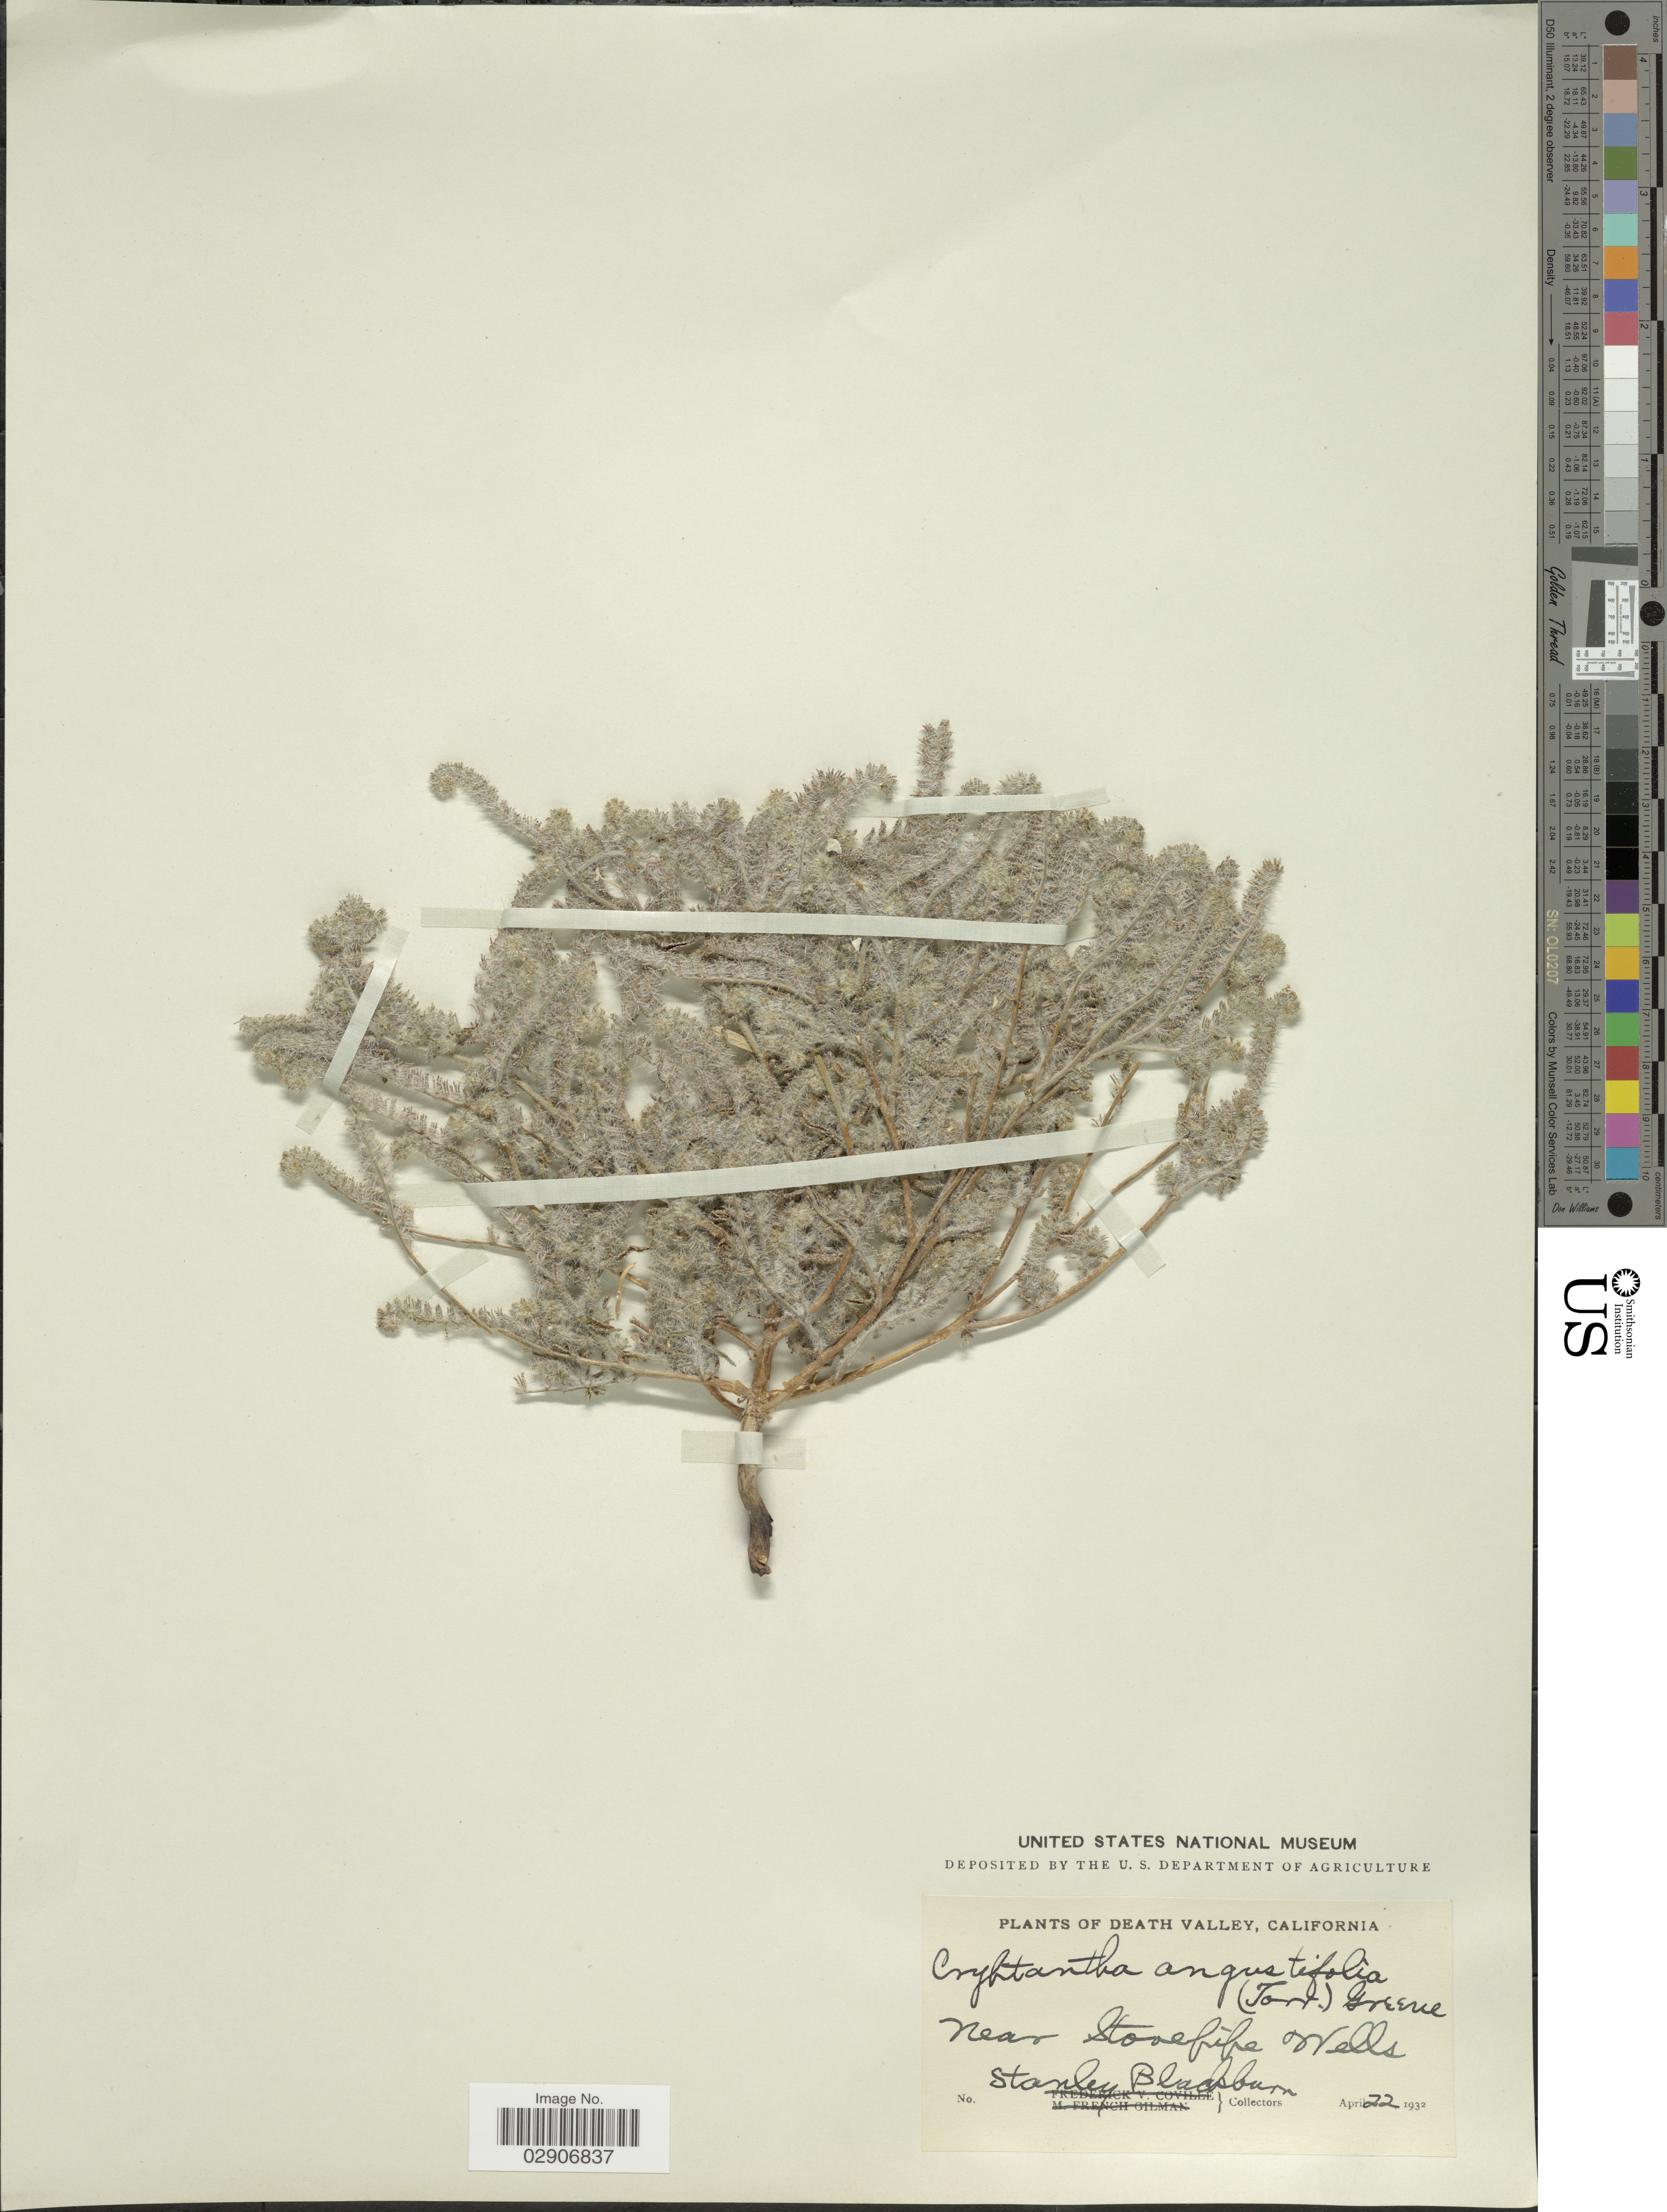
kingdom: Plantae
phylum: Tracheophyta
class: Magnoliopsida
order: Boraginales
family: Boraginaceae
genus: Cryptantha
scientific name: Cryptantha angustifolia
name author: (Torr.) Greene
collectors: B. S. Blackburn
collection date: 1932-04-22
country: United States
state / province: California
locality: Death Valley. Near Stovepipe Wells.